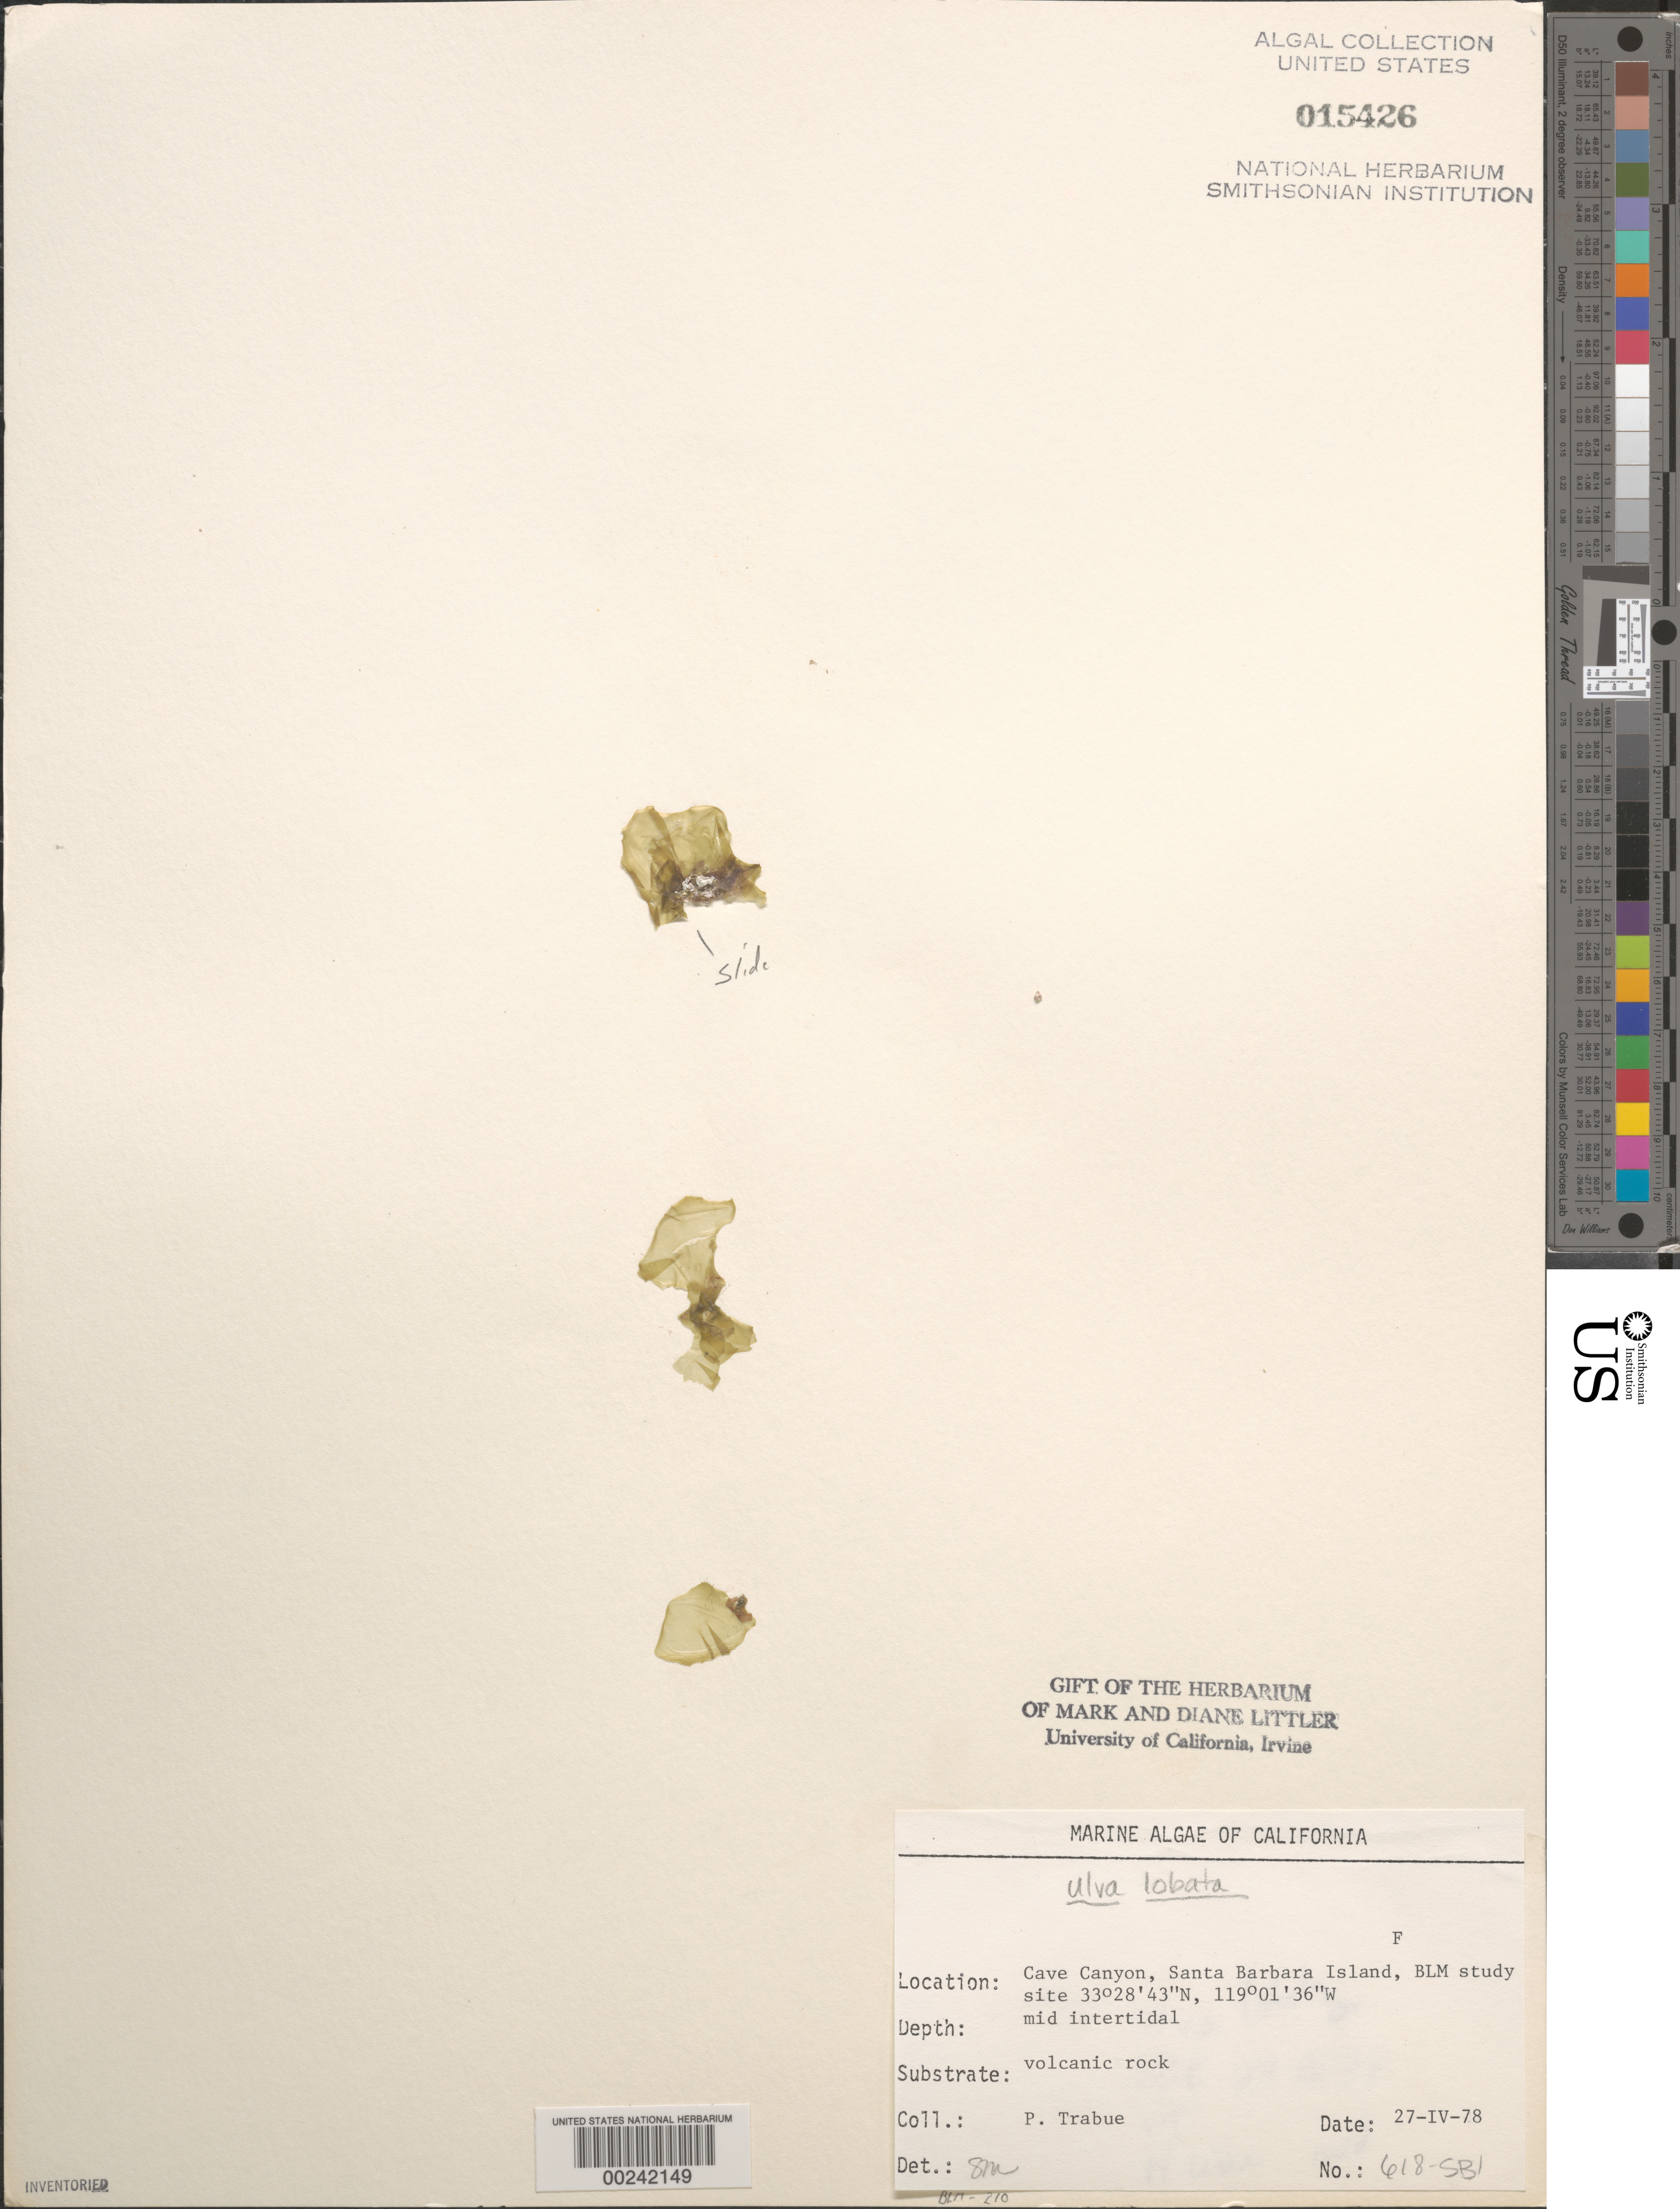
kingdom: Plantae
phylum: Chlorophyta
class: Ulvophyceae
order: Ulvales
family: Ulvaceae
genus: Ulva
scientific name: Ulva lactuca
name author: L.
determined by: Algae name updating Project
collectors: P. J. Trabue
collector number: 618-sbi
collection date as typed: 27 Apr 1978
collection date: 1978-04-27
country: United States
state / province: California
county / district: Santa Barbara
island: Santa Barbara Island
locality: Cave Canyon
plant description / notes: BLM-SOCALBIGHT Rocky Intertidal Survey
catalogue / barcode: US 15426